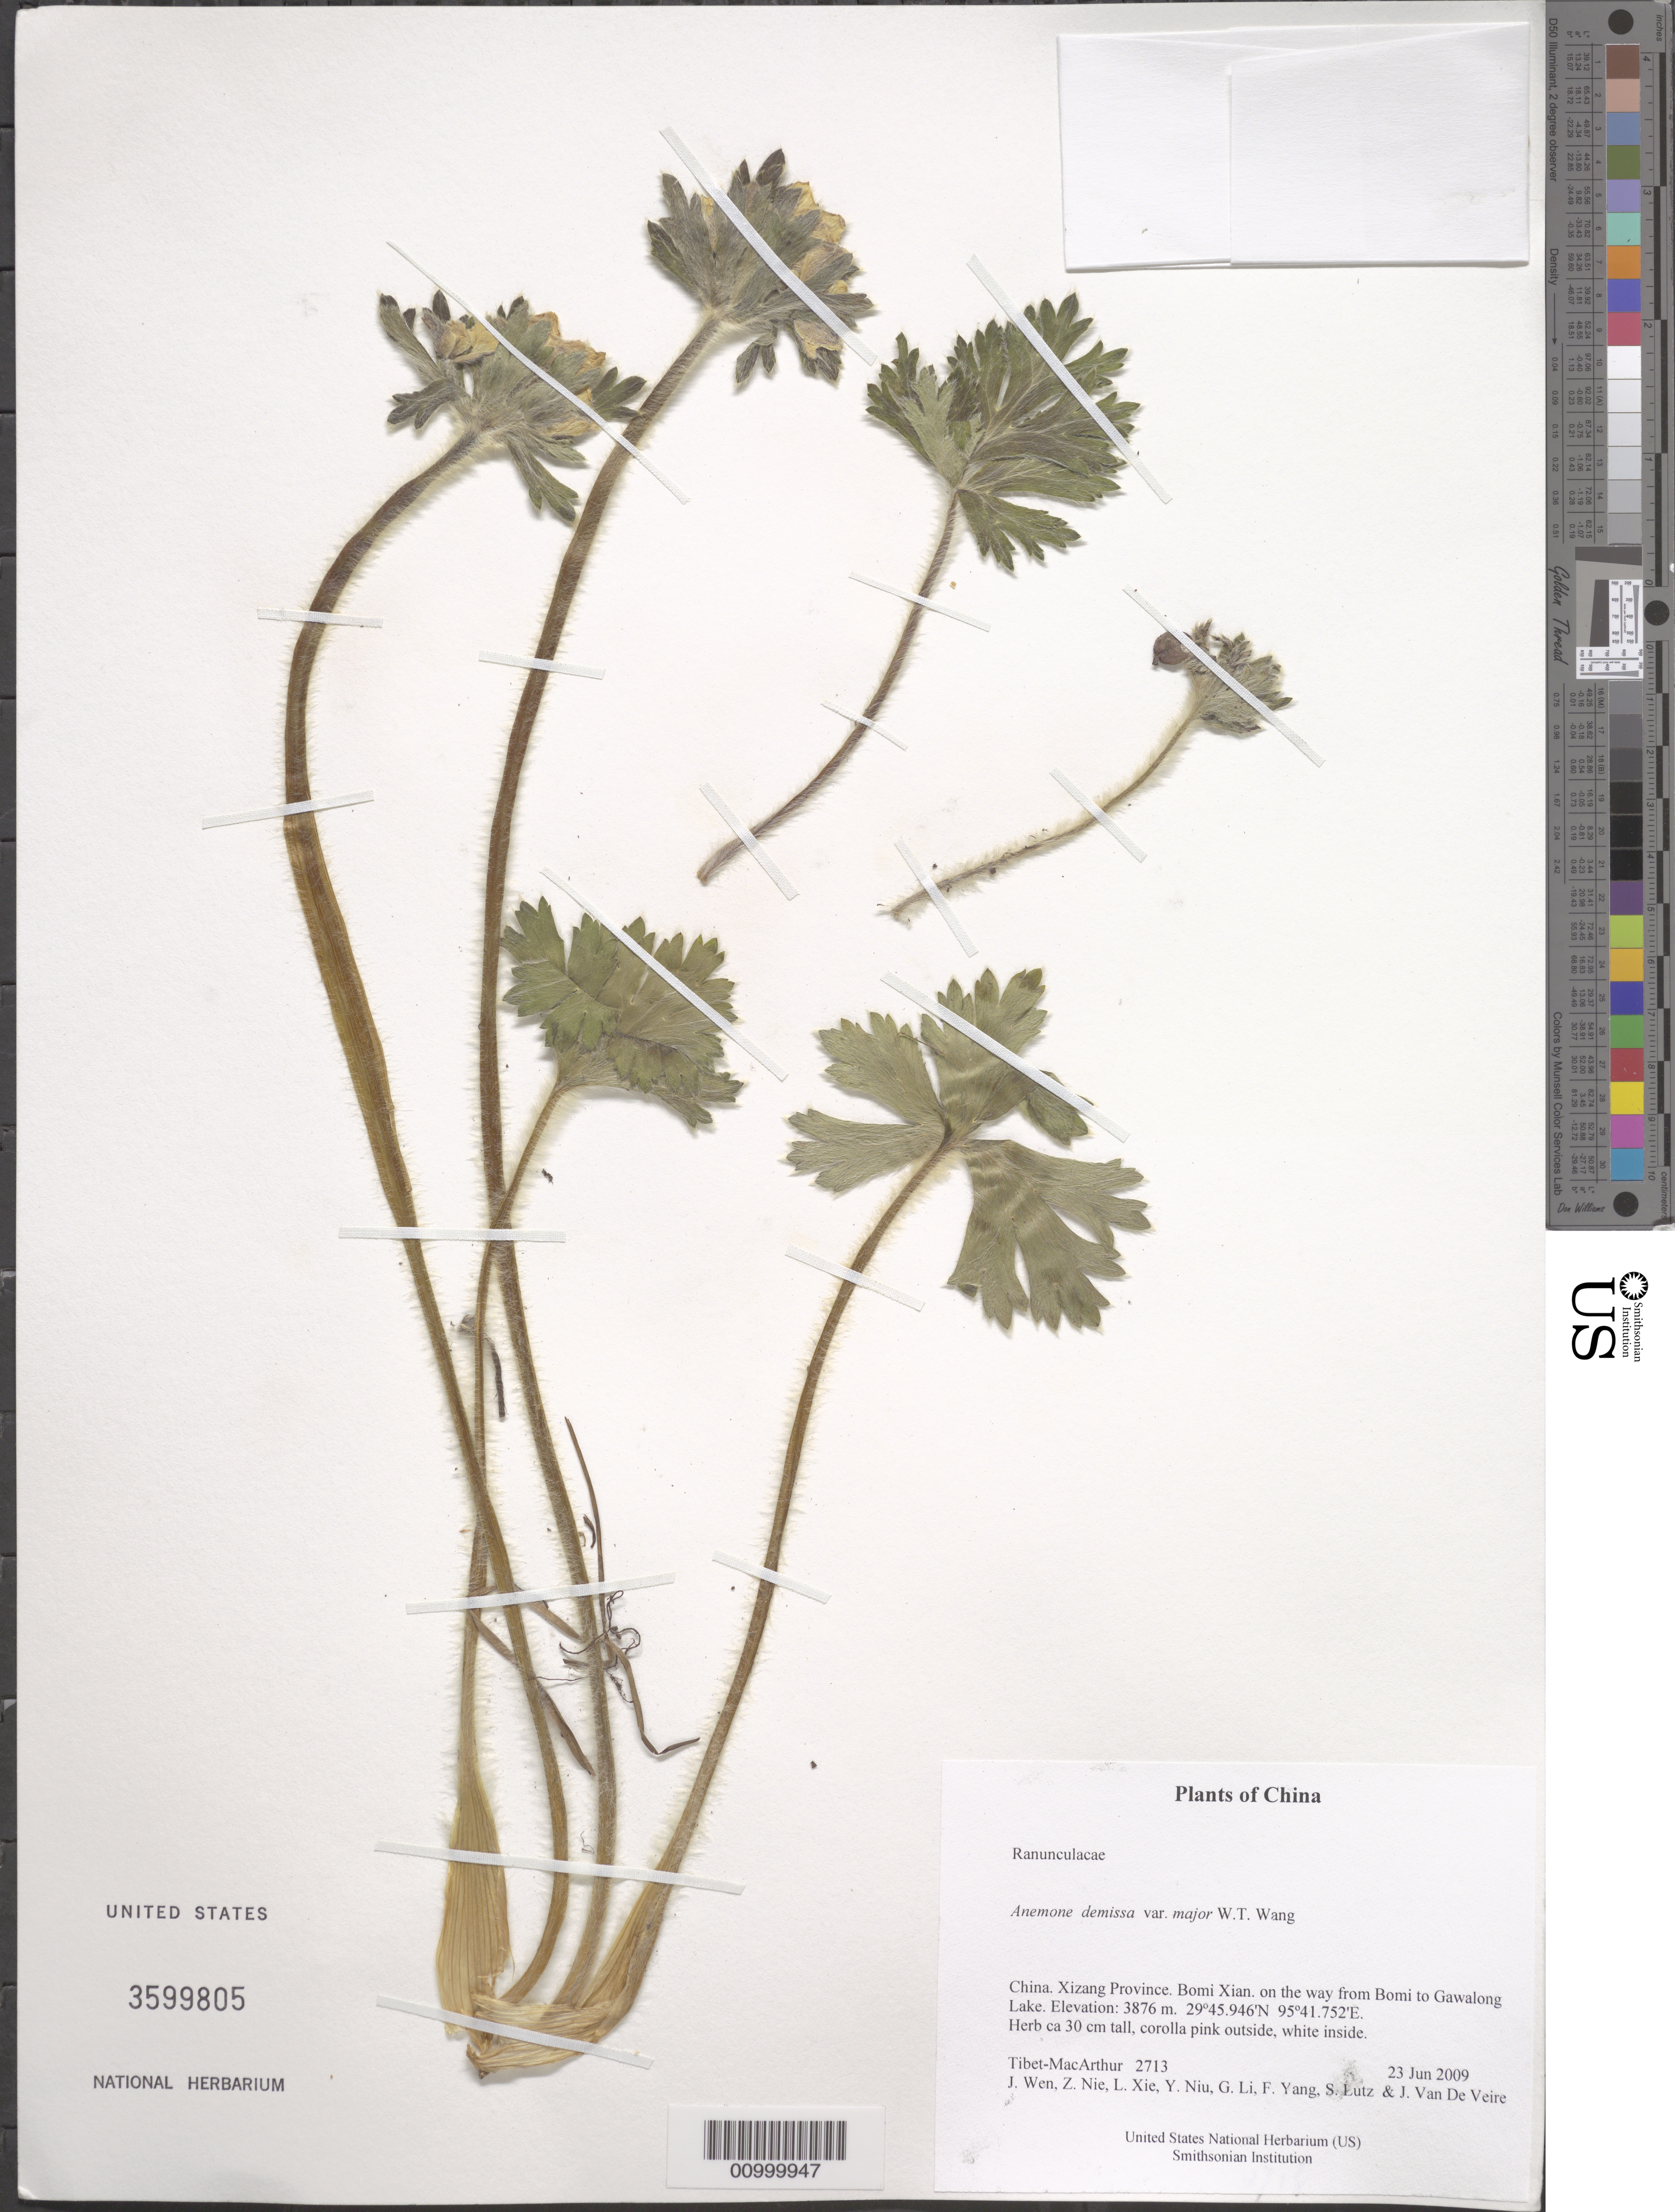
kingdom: Plantae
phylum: Tracheophyta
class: Magnoliopsida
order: Ranunculales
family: Ranunculaceae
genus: Anemone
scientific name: Anemone demissa var. major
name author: W.T. Wang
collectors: Tibet-MacArthur, J. Wen, Z. Nie, L. Xie, Y. Niu, G. Li, F. Yang, S. Lutz & J. Van De Veire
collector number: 2713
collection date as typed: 23 Jun 2009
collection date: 2009-06-23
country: China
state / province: Xizang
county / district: Bomi Xian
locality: on the way from Bomi to Gawalong Lake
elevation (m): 3876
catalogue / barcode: US 3599805